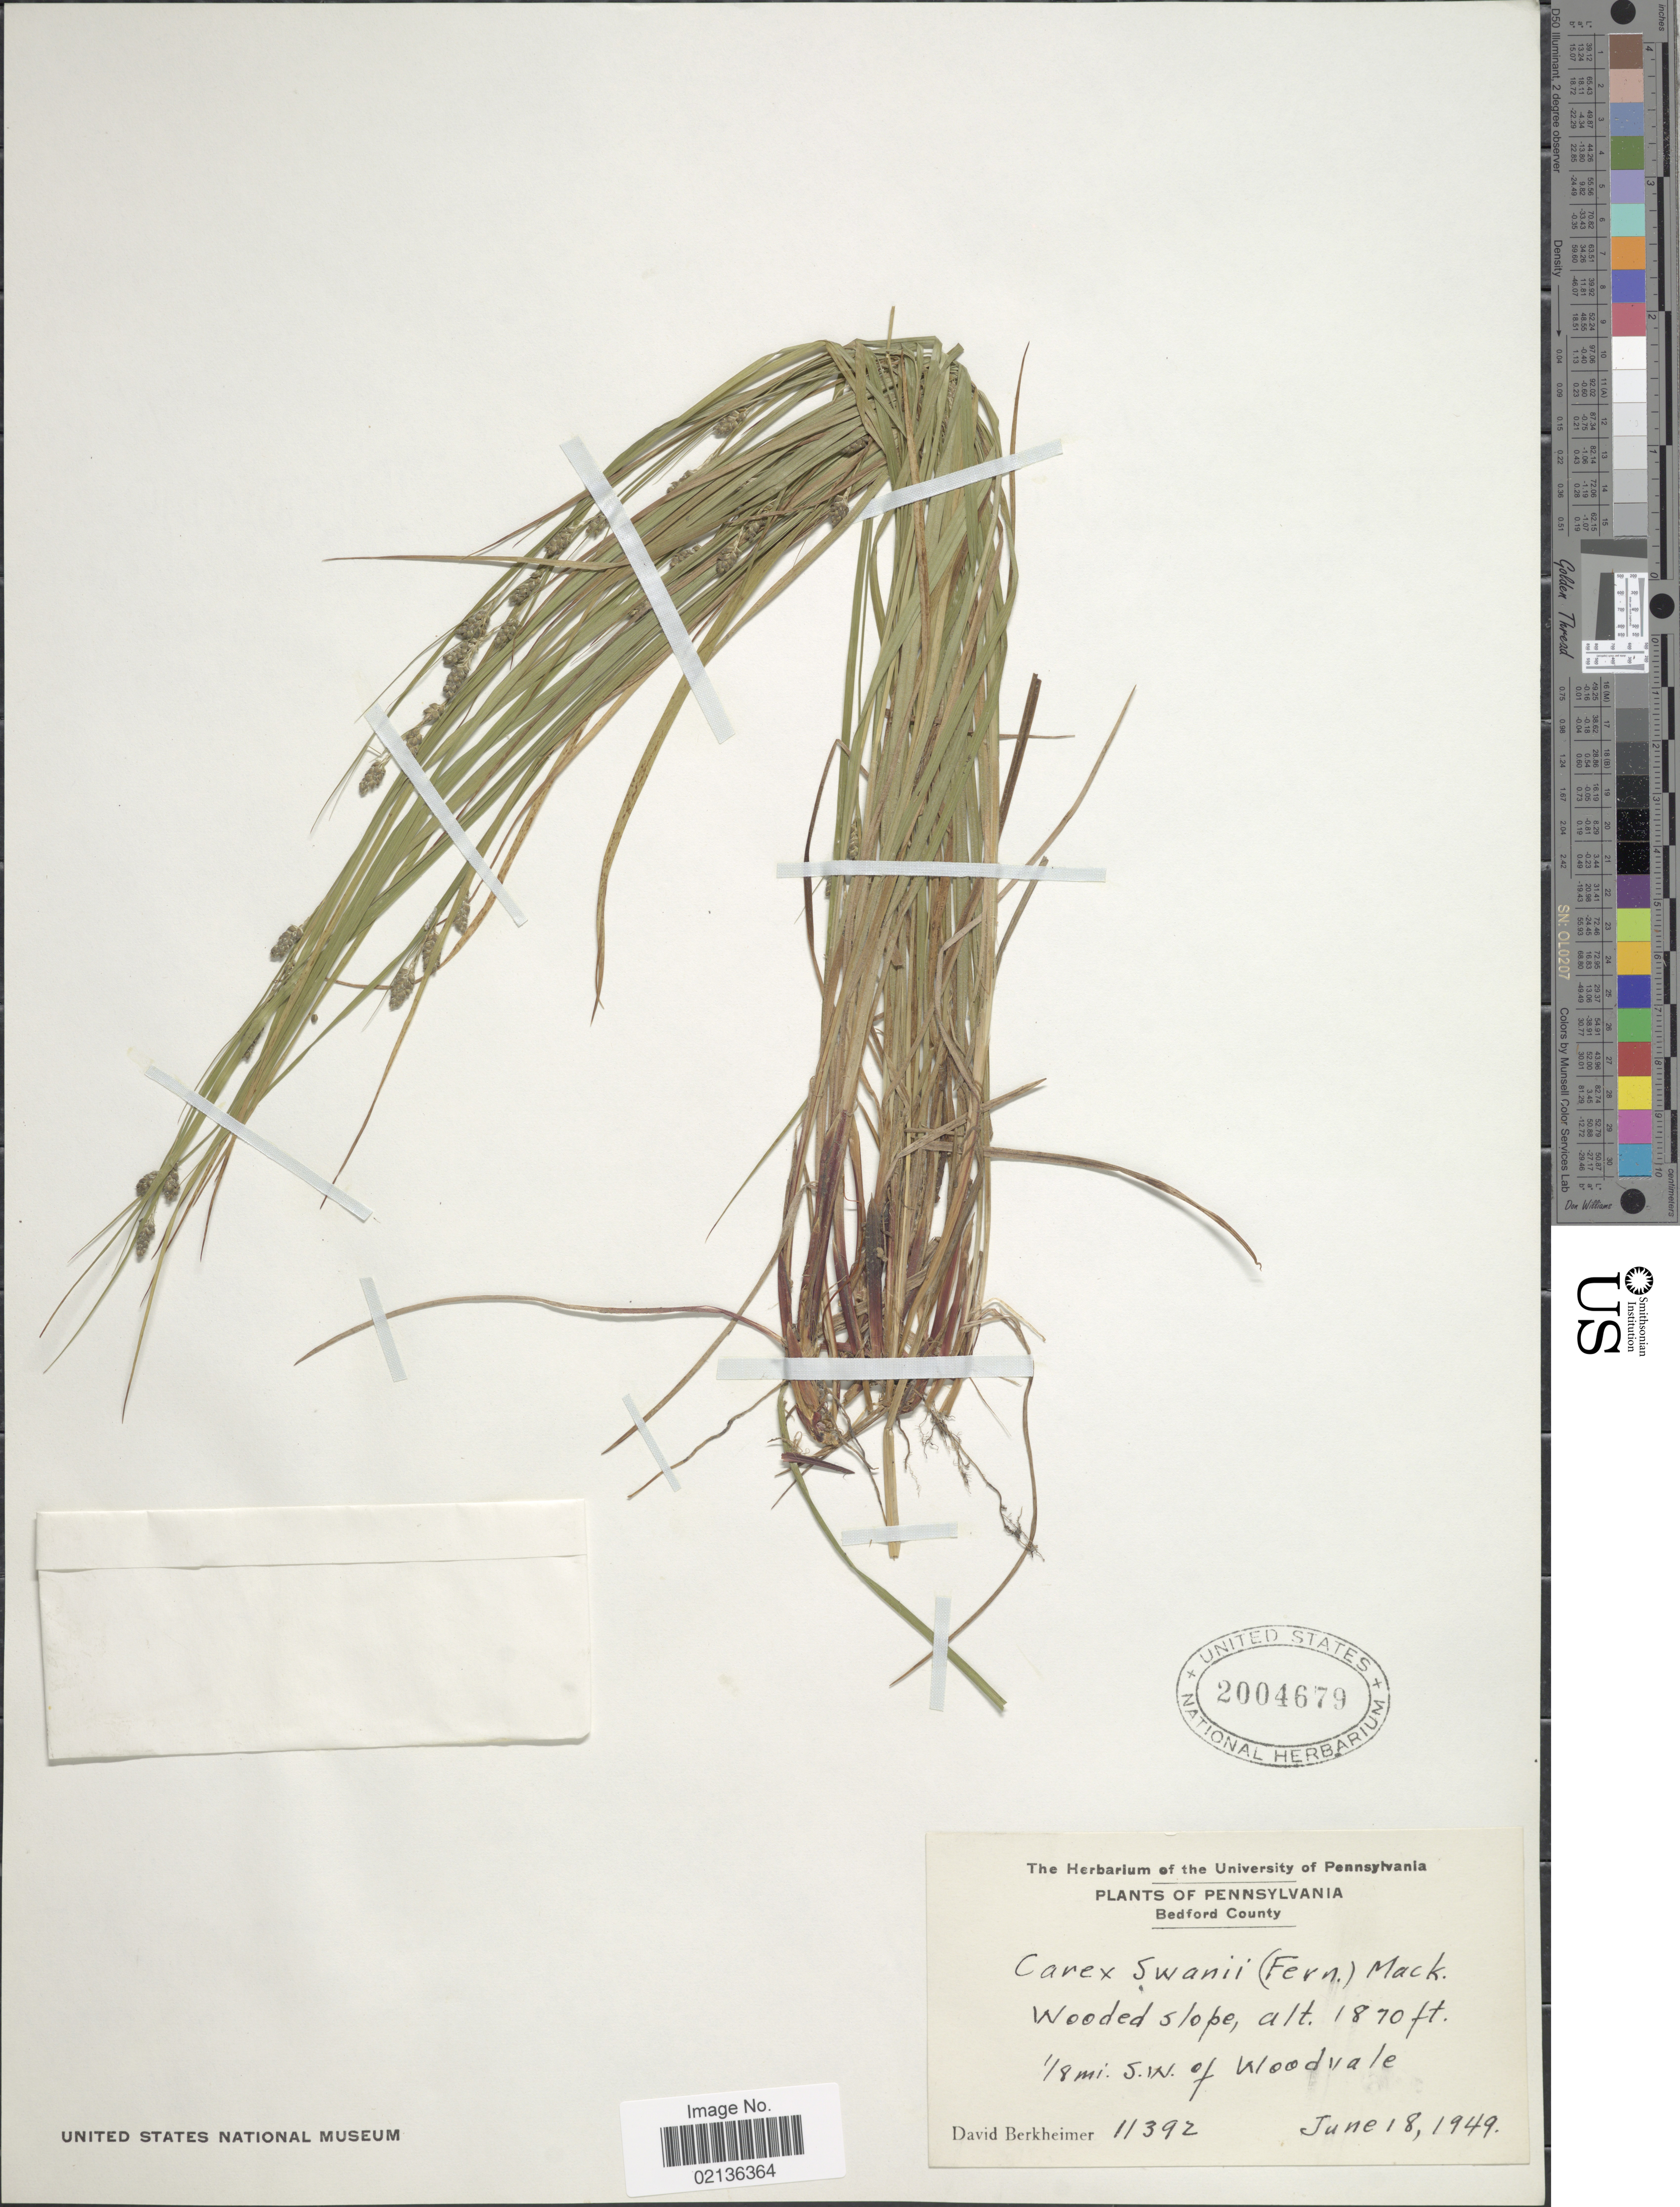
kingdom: Plantae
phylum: Tracheophyta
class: Liliopsida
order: Poales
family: Cyperaceae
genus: Carex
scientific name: Carex swanii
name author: (Fernald) Mack.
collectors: D. Berkheimer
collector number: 11392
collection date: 1949-06-18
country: United States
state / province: Pennsylvania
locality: Pennsylvania, Bedford County, Wooded slope, 1/8 mi S.W. of Woodvale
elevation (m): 570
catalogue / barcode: US 2004679